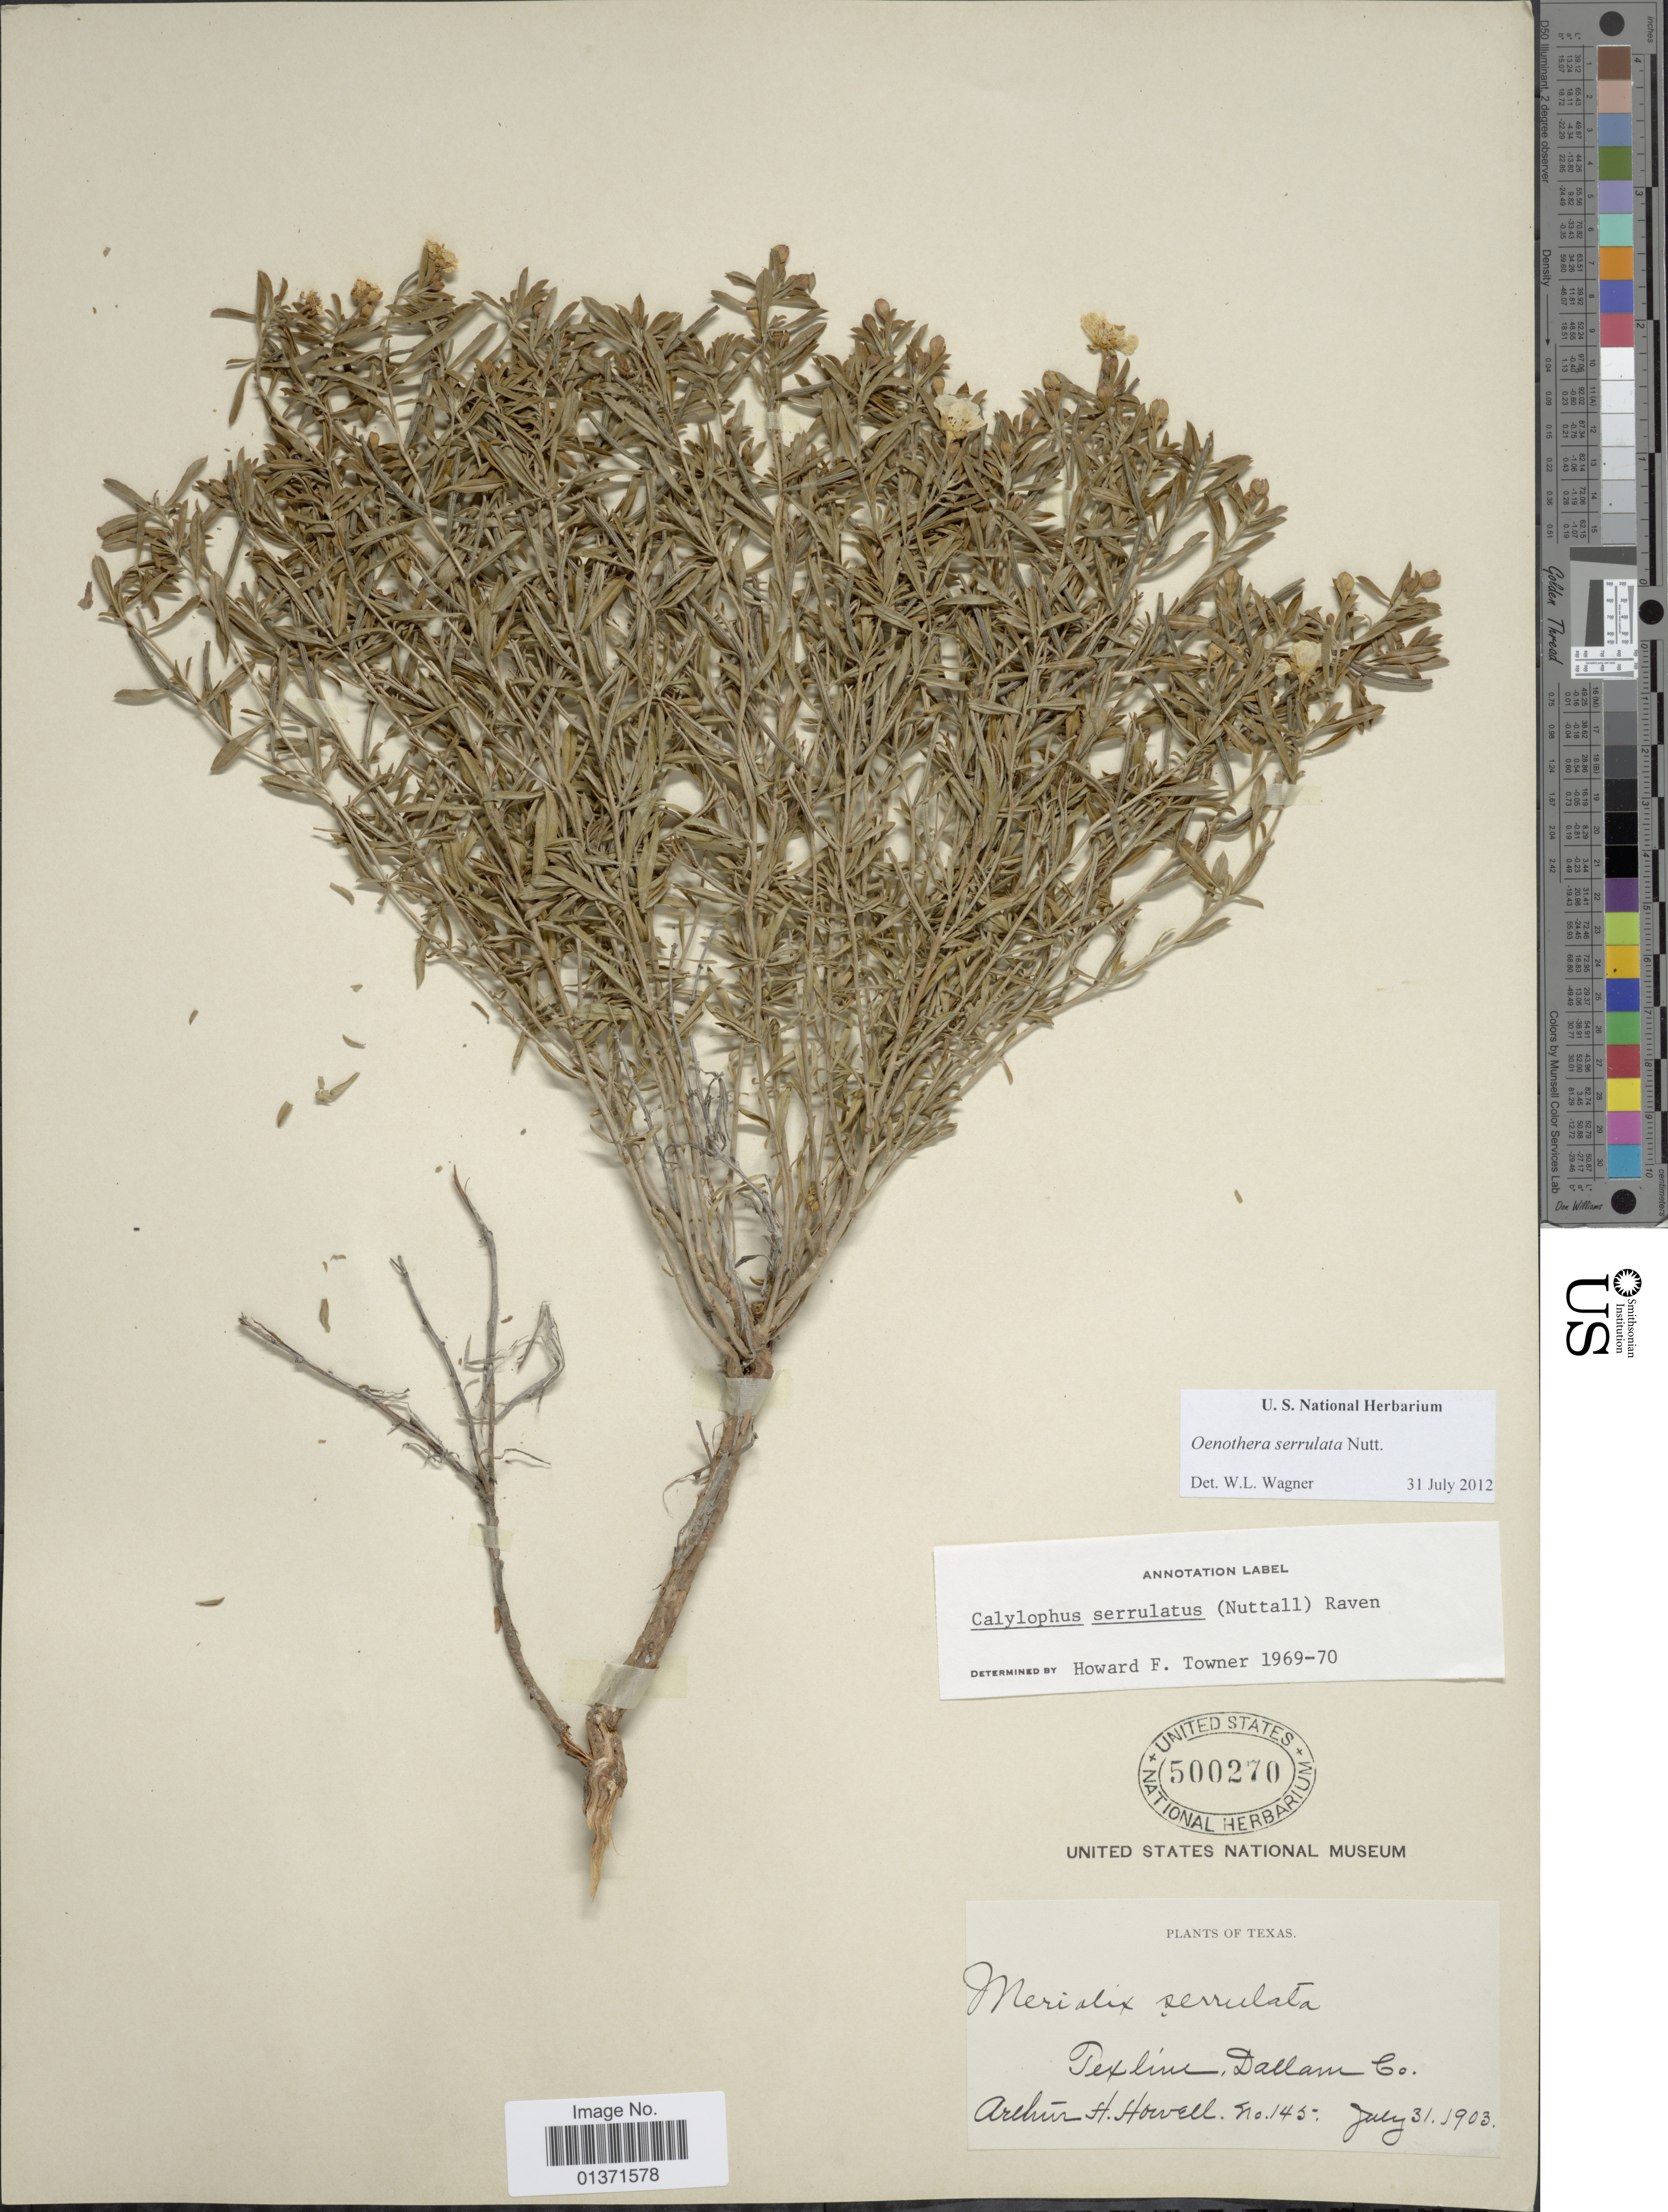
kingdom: Plantae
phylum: Tracheophyta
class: Magnoliopsida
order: Myrtales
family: Onagraceae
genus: Oenothera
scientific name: Oenothera serrulata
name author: Nutt.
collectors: A. H. Howell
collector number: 145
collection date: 1903-07-31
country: United States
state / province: Texas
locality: Texlline, Dallam Co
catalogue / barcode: US 500270